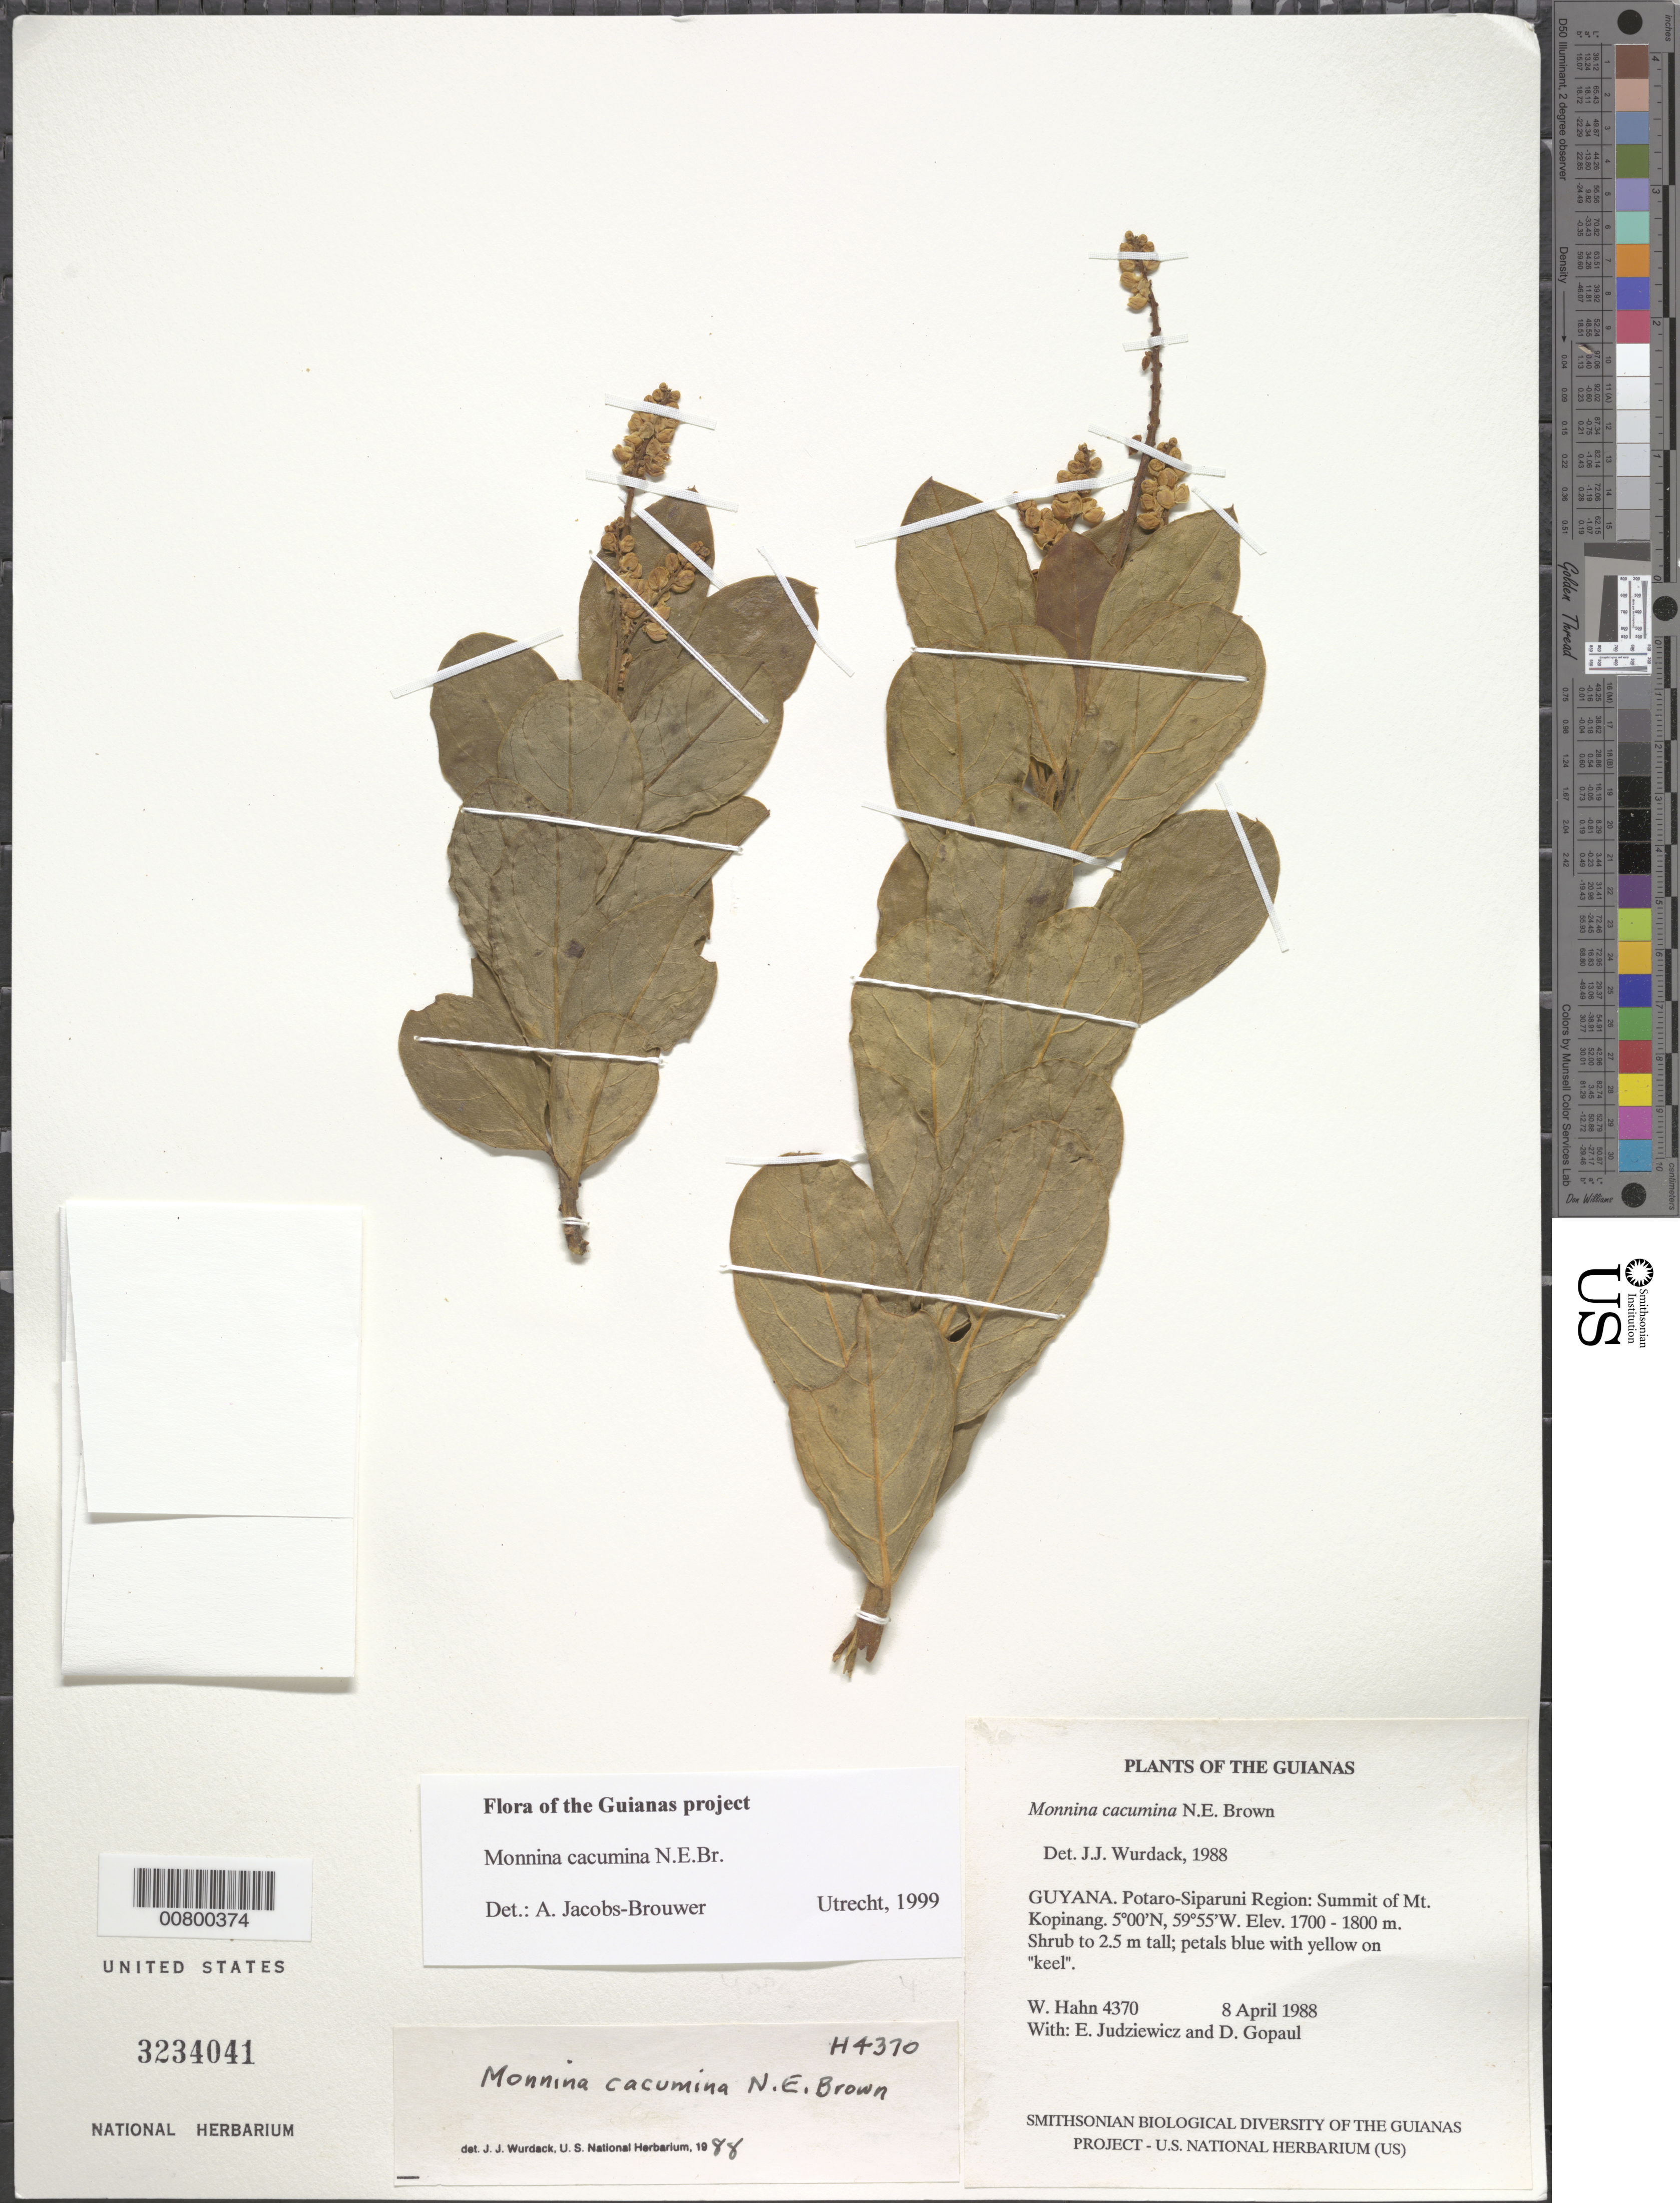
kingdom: Plantae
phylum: Tracheophyta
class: Magnoliopsida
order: Fabales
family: Polygalaceae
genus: Monnina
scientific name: Monnina cacumina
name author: N.E. Br.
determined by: Jacobs-Brouwer, A.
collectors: W. Hahn, E. J. Judziewicz & D. Gopaul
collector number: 4370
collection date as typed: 8 April 1988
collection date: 1988-04-08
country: Guyana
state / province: Potaro-Siparuni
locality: Summit of Mt. Kopinang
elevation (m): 1700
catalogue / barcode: US 3234041